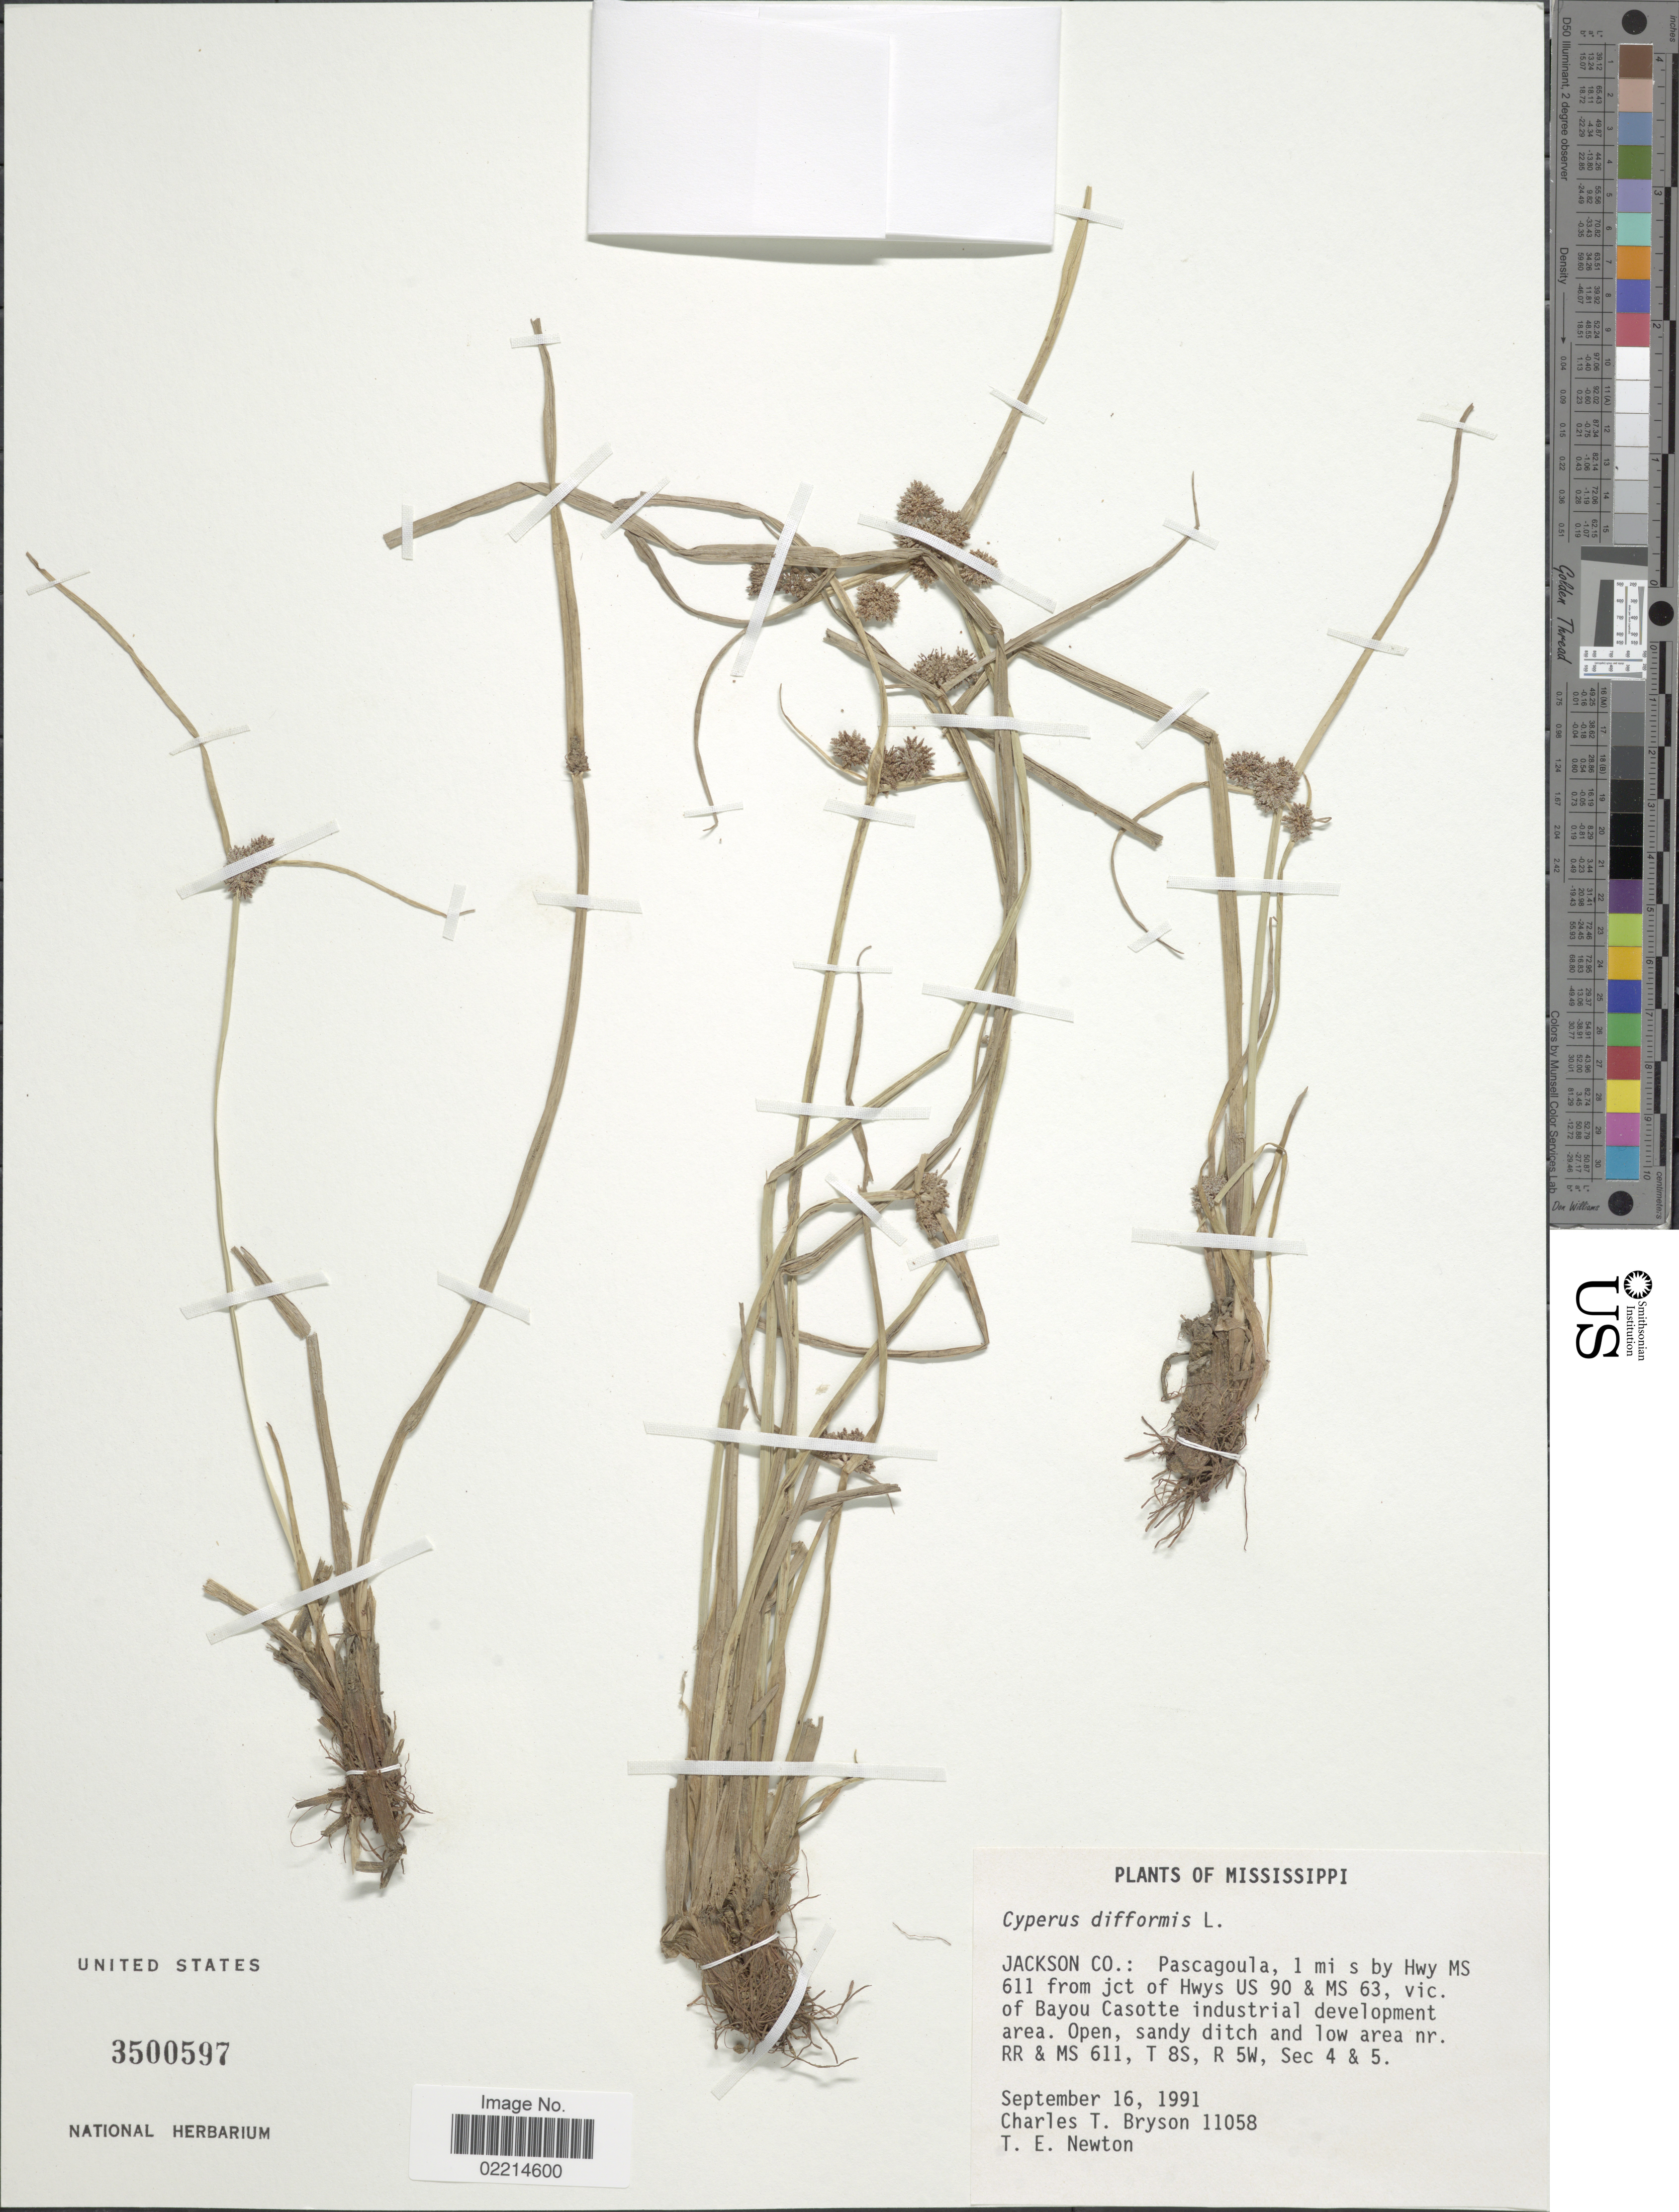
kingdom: Plantae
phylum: Tracheophyta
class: Liliopsida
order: Poales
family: Cyperaceae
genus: Cyperus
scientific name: Cyperus difformis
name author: L.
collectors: C. Bryson & T. Newton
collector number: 11058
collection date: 1991-09-16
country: United States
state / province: Mississippi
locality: Jackson Co.: Pascagoula, 1 mi s by Hwy MS 611 from jct of Hwys US 90 & MS 63, vic. of Bayou Casotte industrial development area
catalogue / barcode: US 3500597